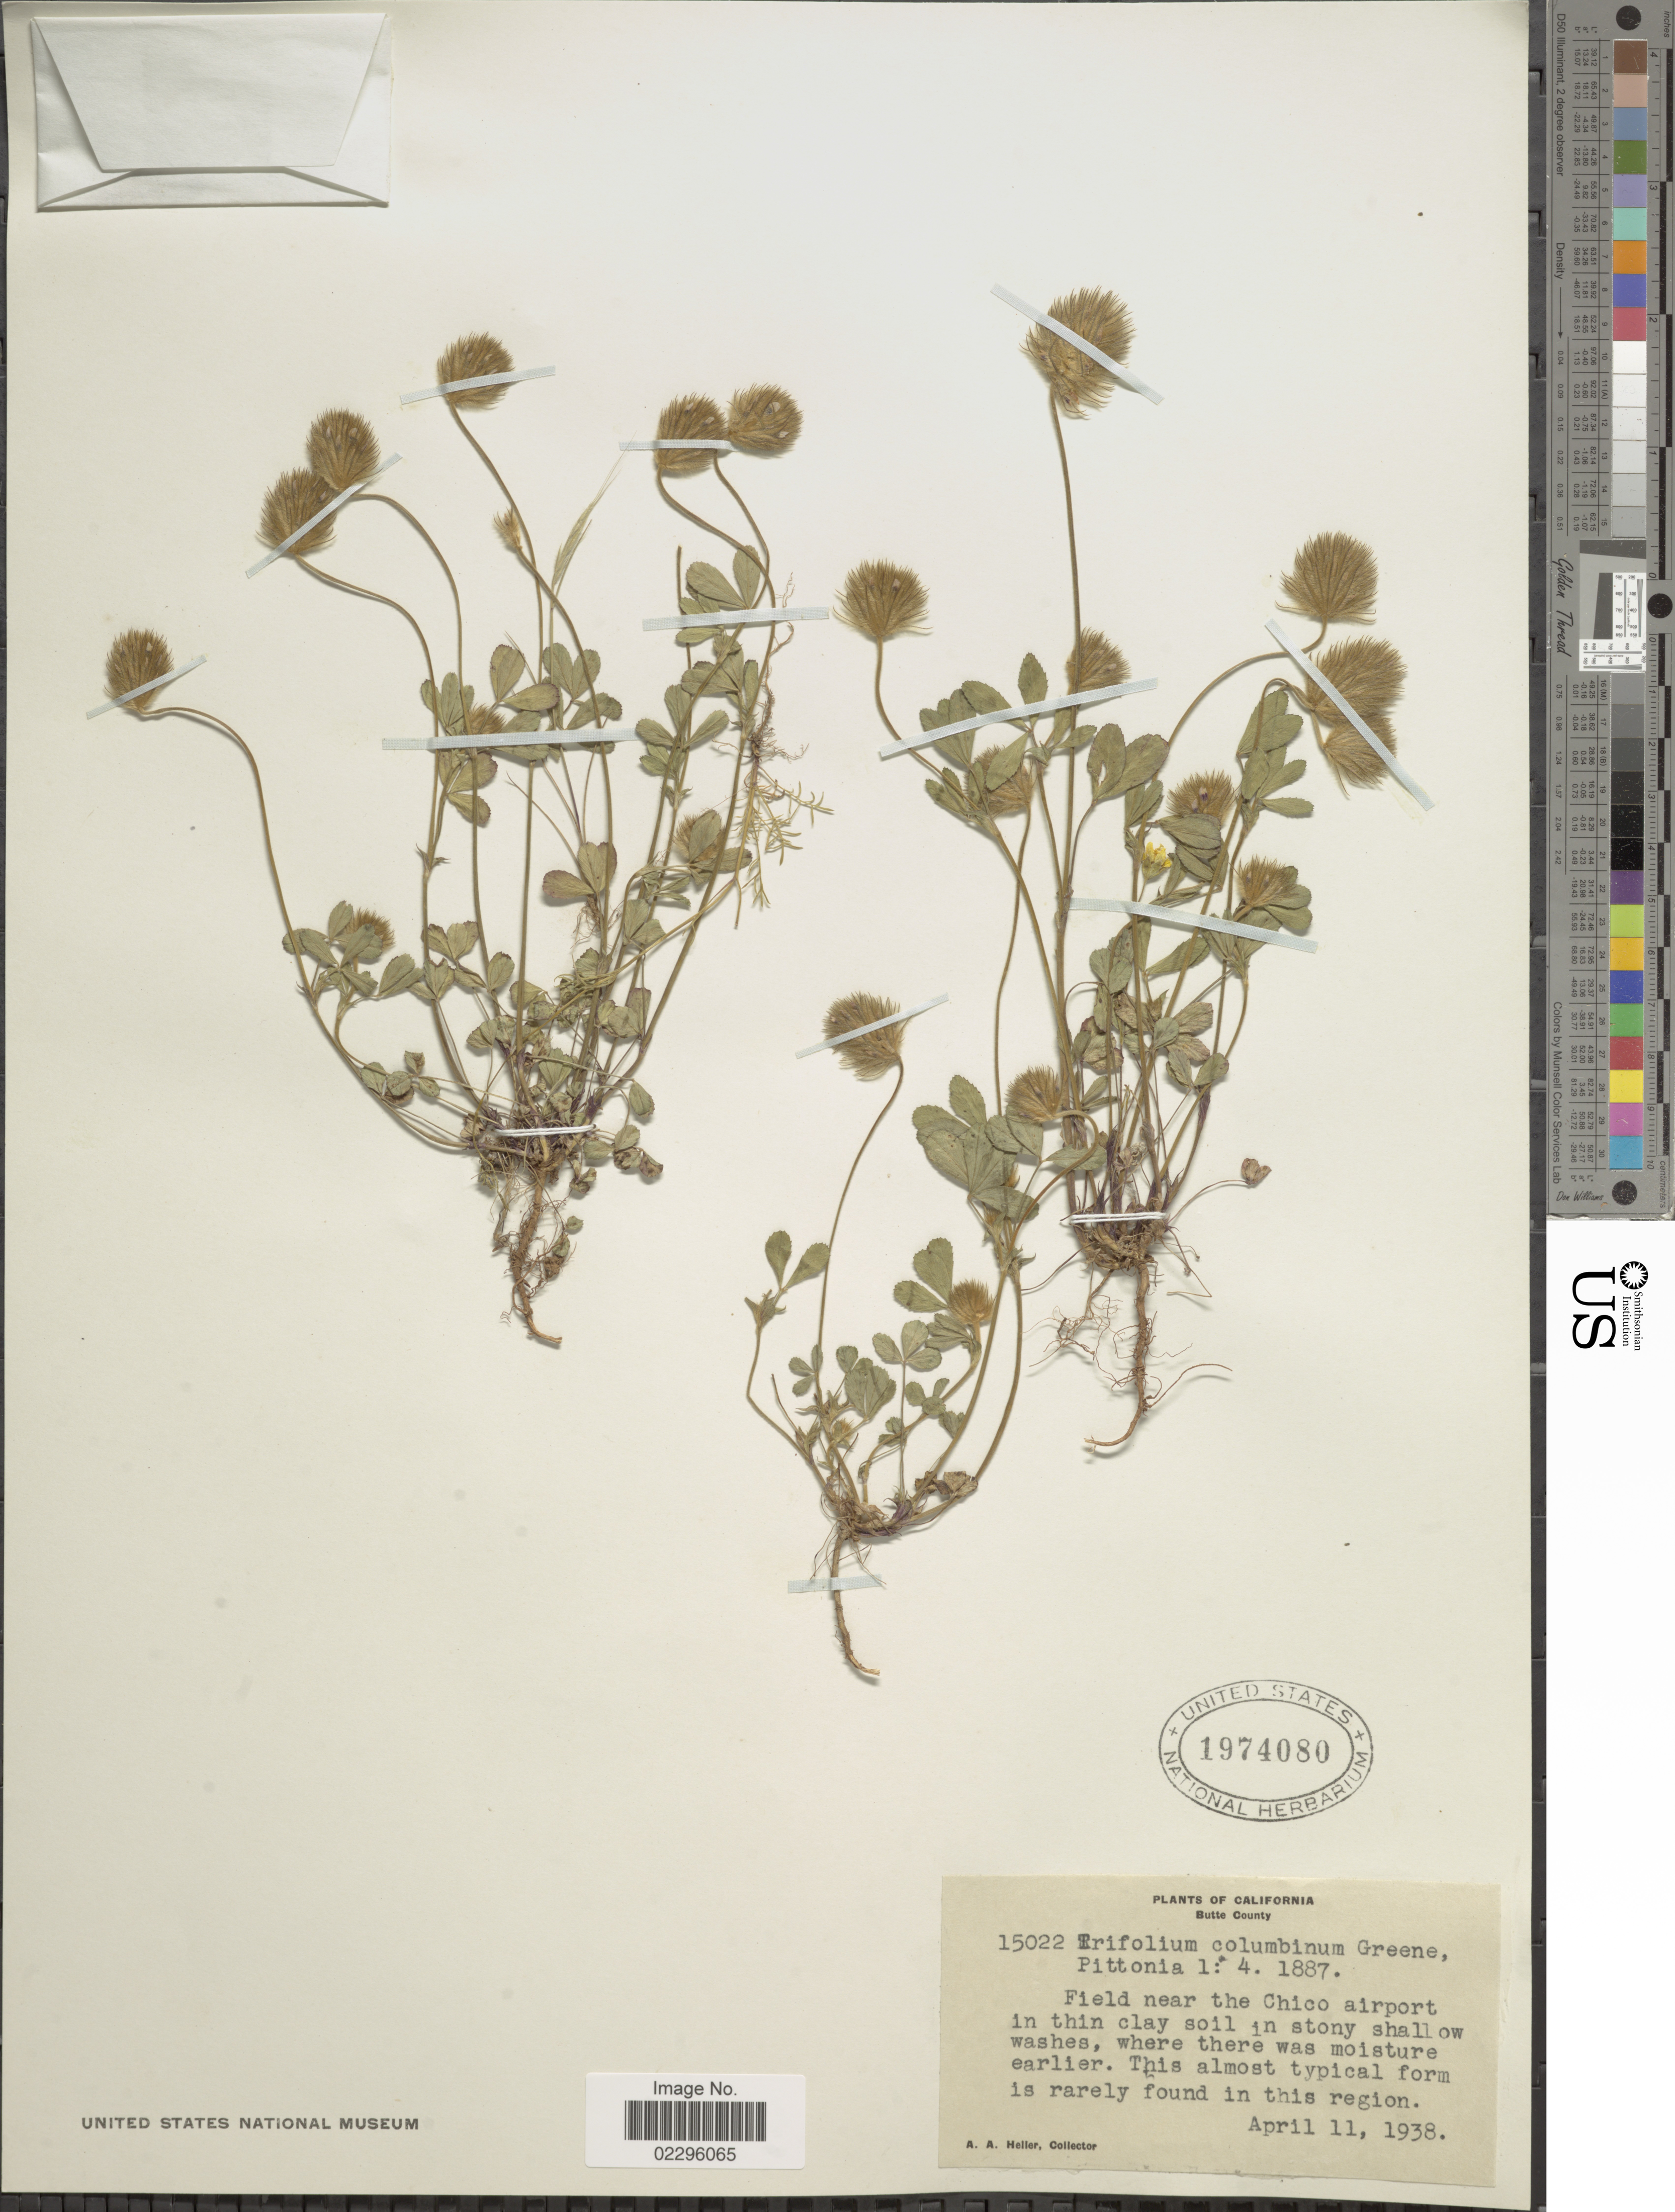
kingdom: Plantae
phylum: Tracheophyta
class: Magnoliopsida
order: Fabales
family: Fabaceae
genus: Trifolium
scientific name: Trifolium columbinum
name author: Greene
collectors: A. A. Heller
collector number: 15022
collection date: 1938-04-11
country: United States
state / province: California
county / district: Butte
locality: Butte County, Field near the Chico Airport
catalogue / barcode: US 1974080